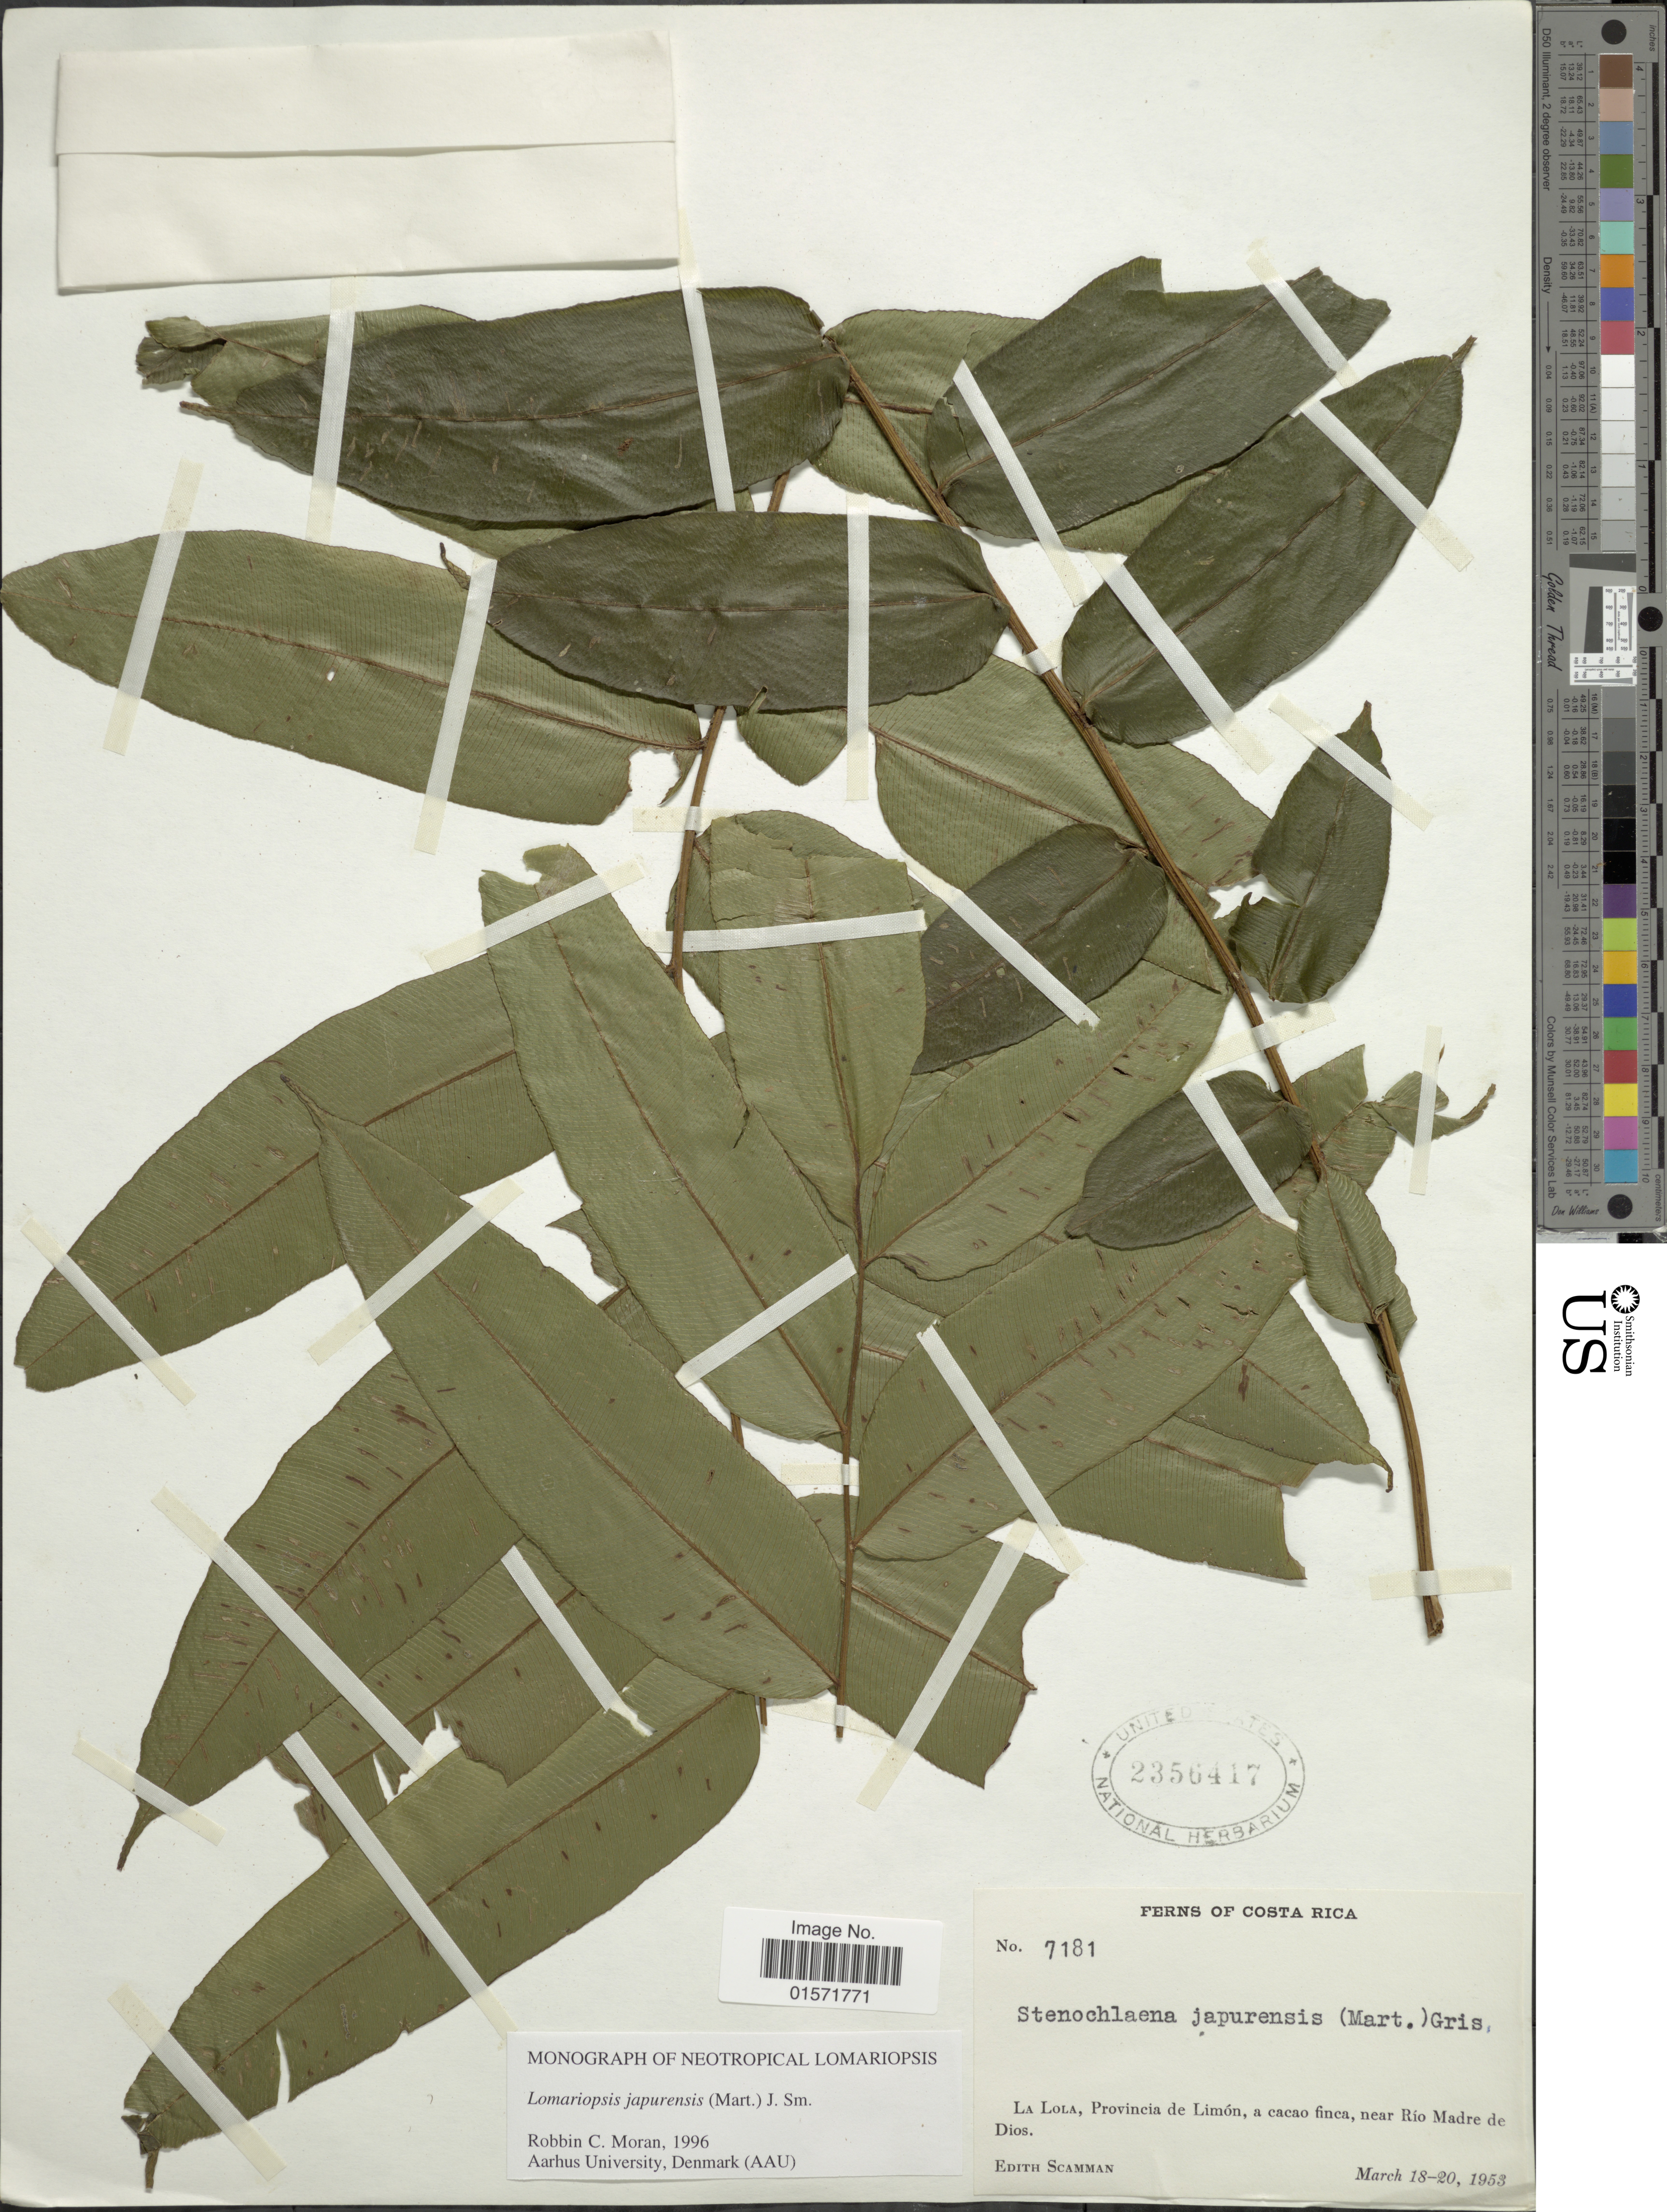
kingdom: Plantae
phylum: Tracheophyta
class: Polypodiopsida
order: Polypodiales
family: Lomariopsidaceae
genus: Lomariopsis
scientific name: Lomariopsis japurensis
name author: (Mart.) J. Sm.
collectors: E. Scamman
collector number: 7181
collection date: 1953-03-18/1953-03-20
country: Costa Rica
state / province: Limón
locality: La Lola, a cacao finca, near Río Madre de Dios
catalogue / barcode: US 2356417